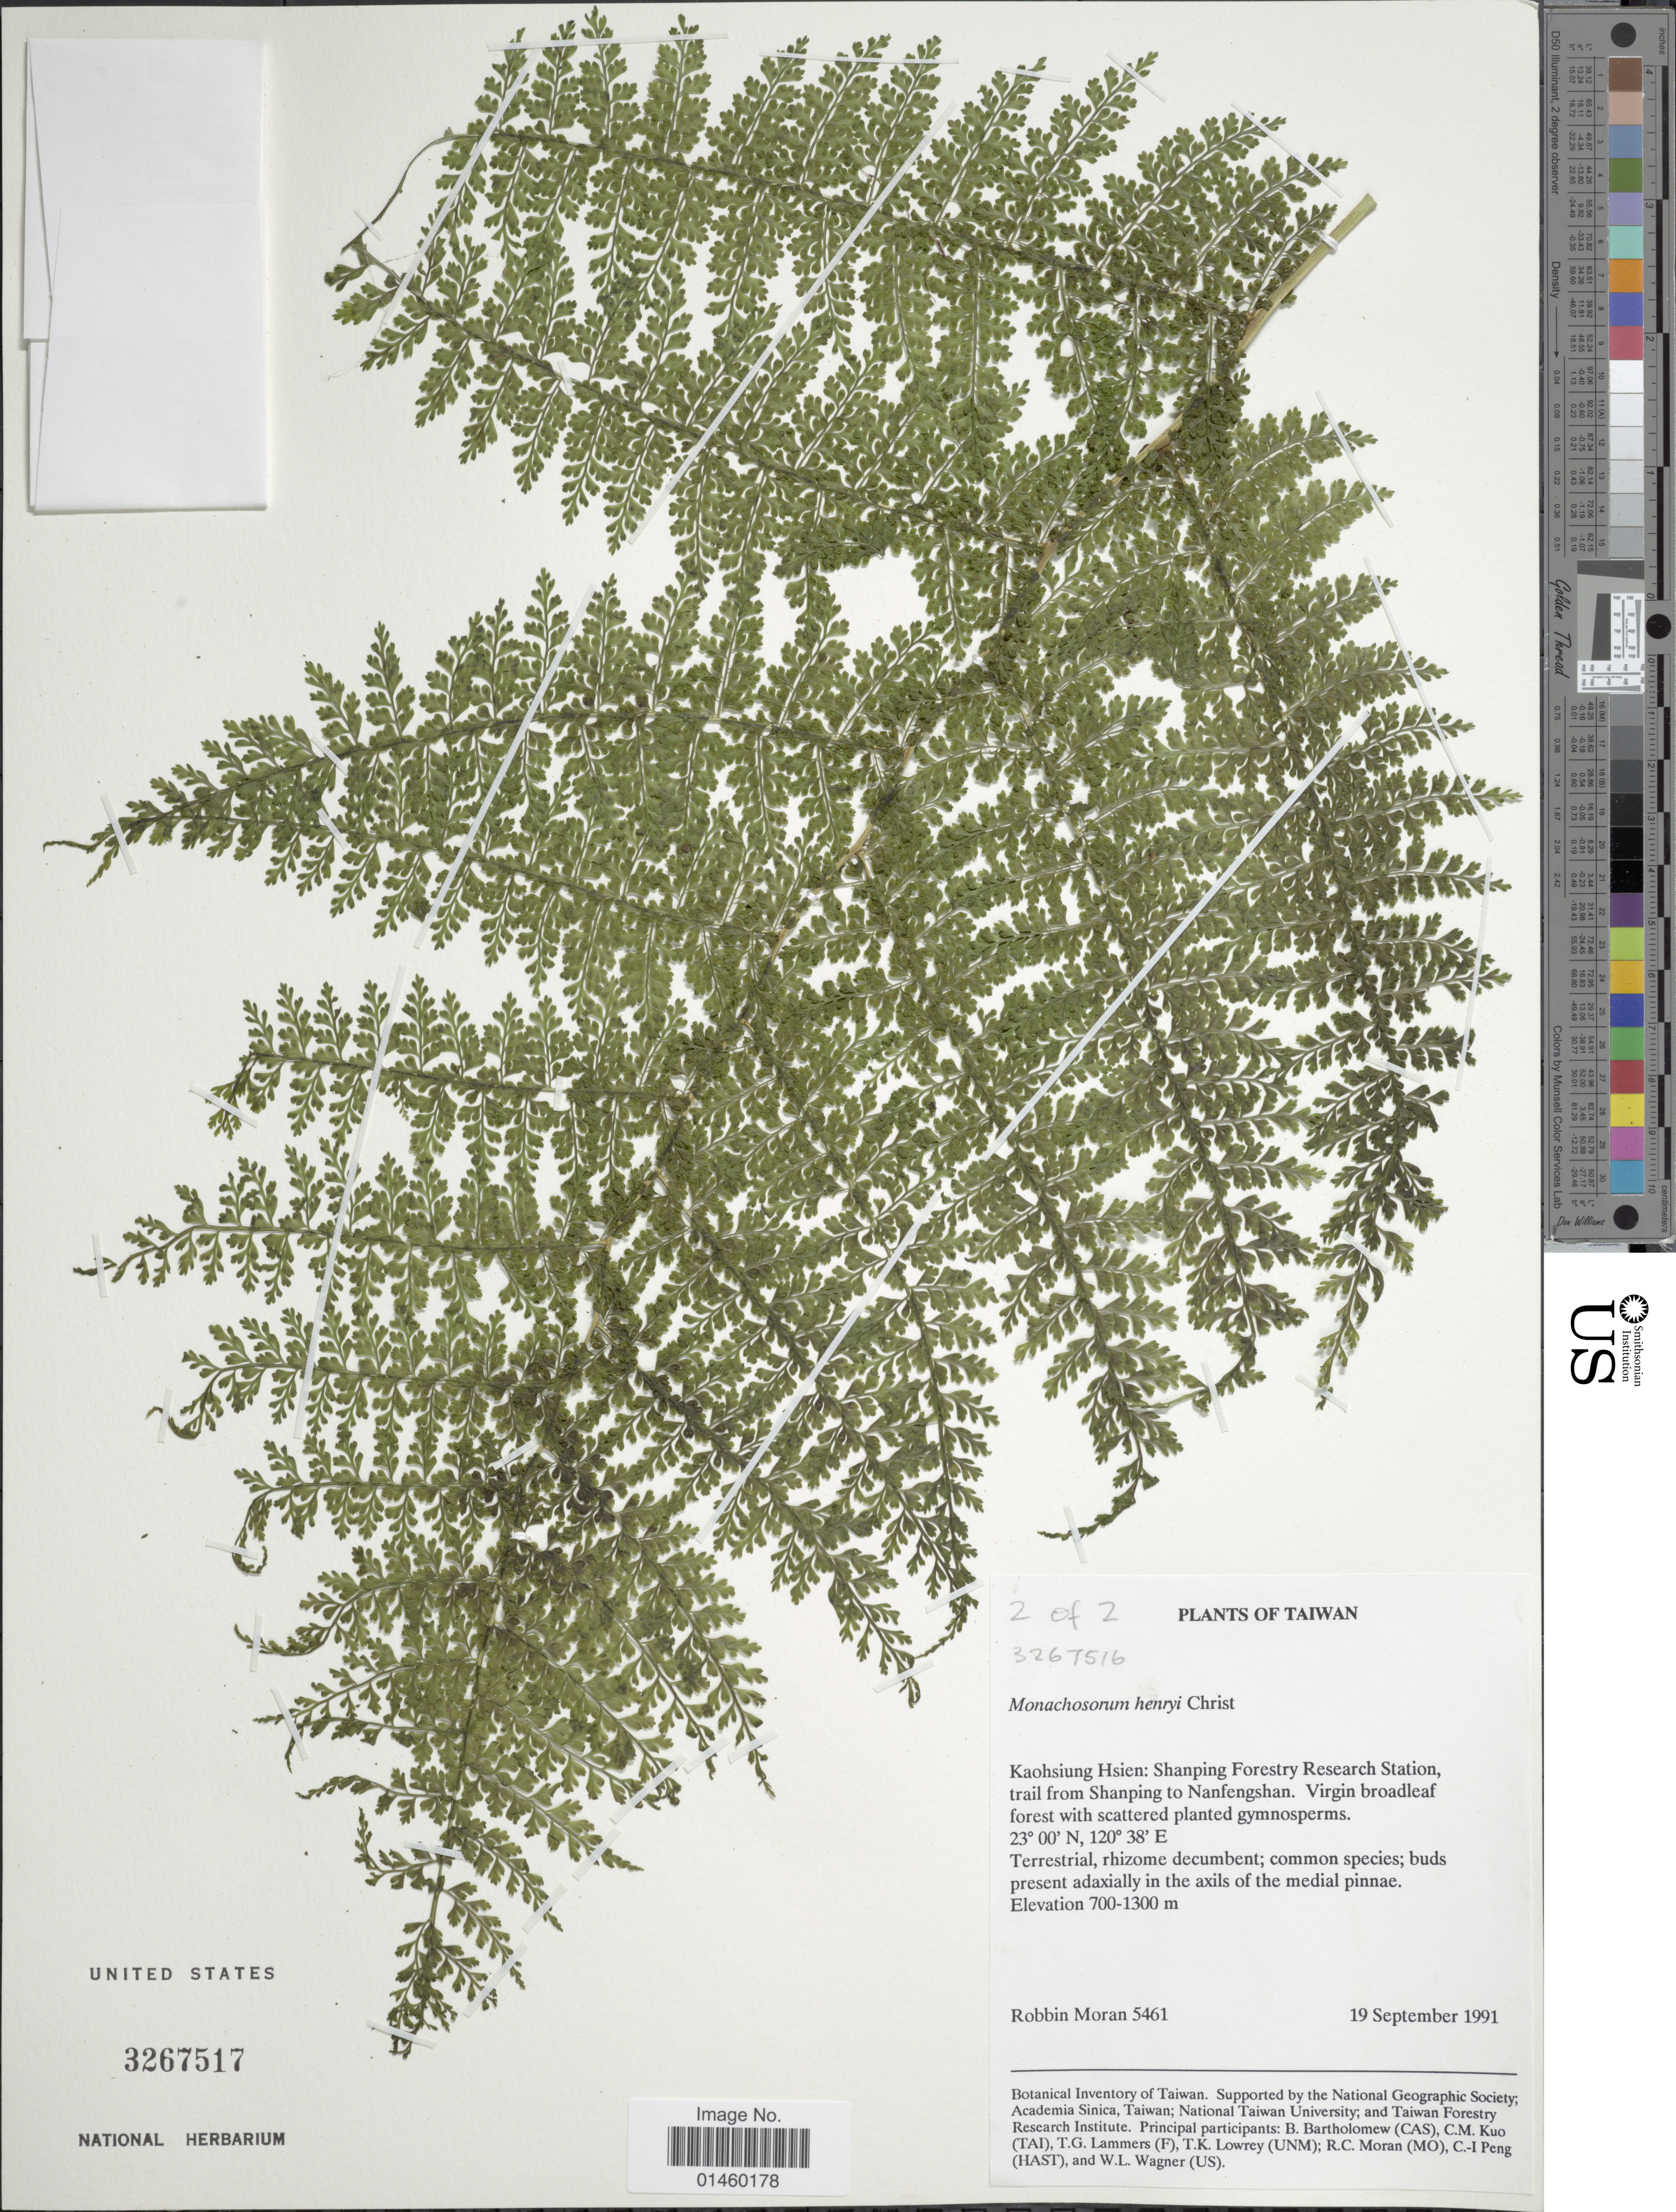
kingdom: Plantae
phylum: Tracheophyta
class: Polypodiopsida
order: Polypodiales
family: Dennstaedtiaceae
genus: Monachosorum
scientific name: Monachosorum henryi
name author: Christ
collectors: R. C. Moran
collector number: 5461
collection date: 1991-09-19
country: Taiwan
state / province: Kaohsiung City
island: Taiwan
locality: Kaohsiung Hsien: Shanping Forestry Research Station, trail from Shanping to Nanfengshan.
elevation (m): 700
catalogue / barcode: US 3267517